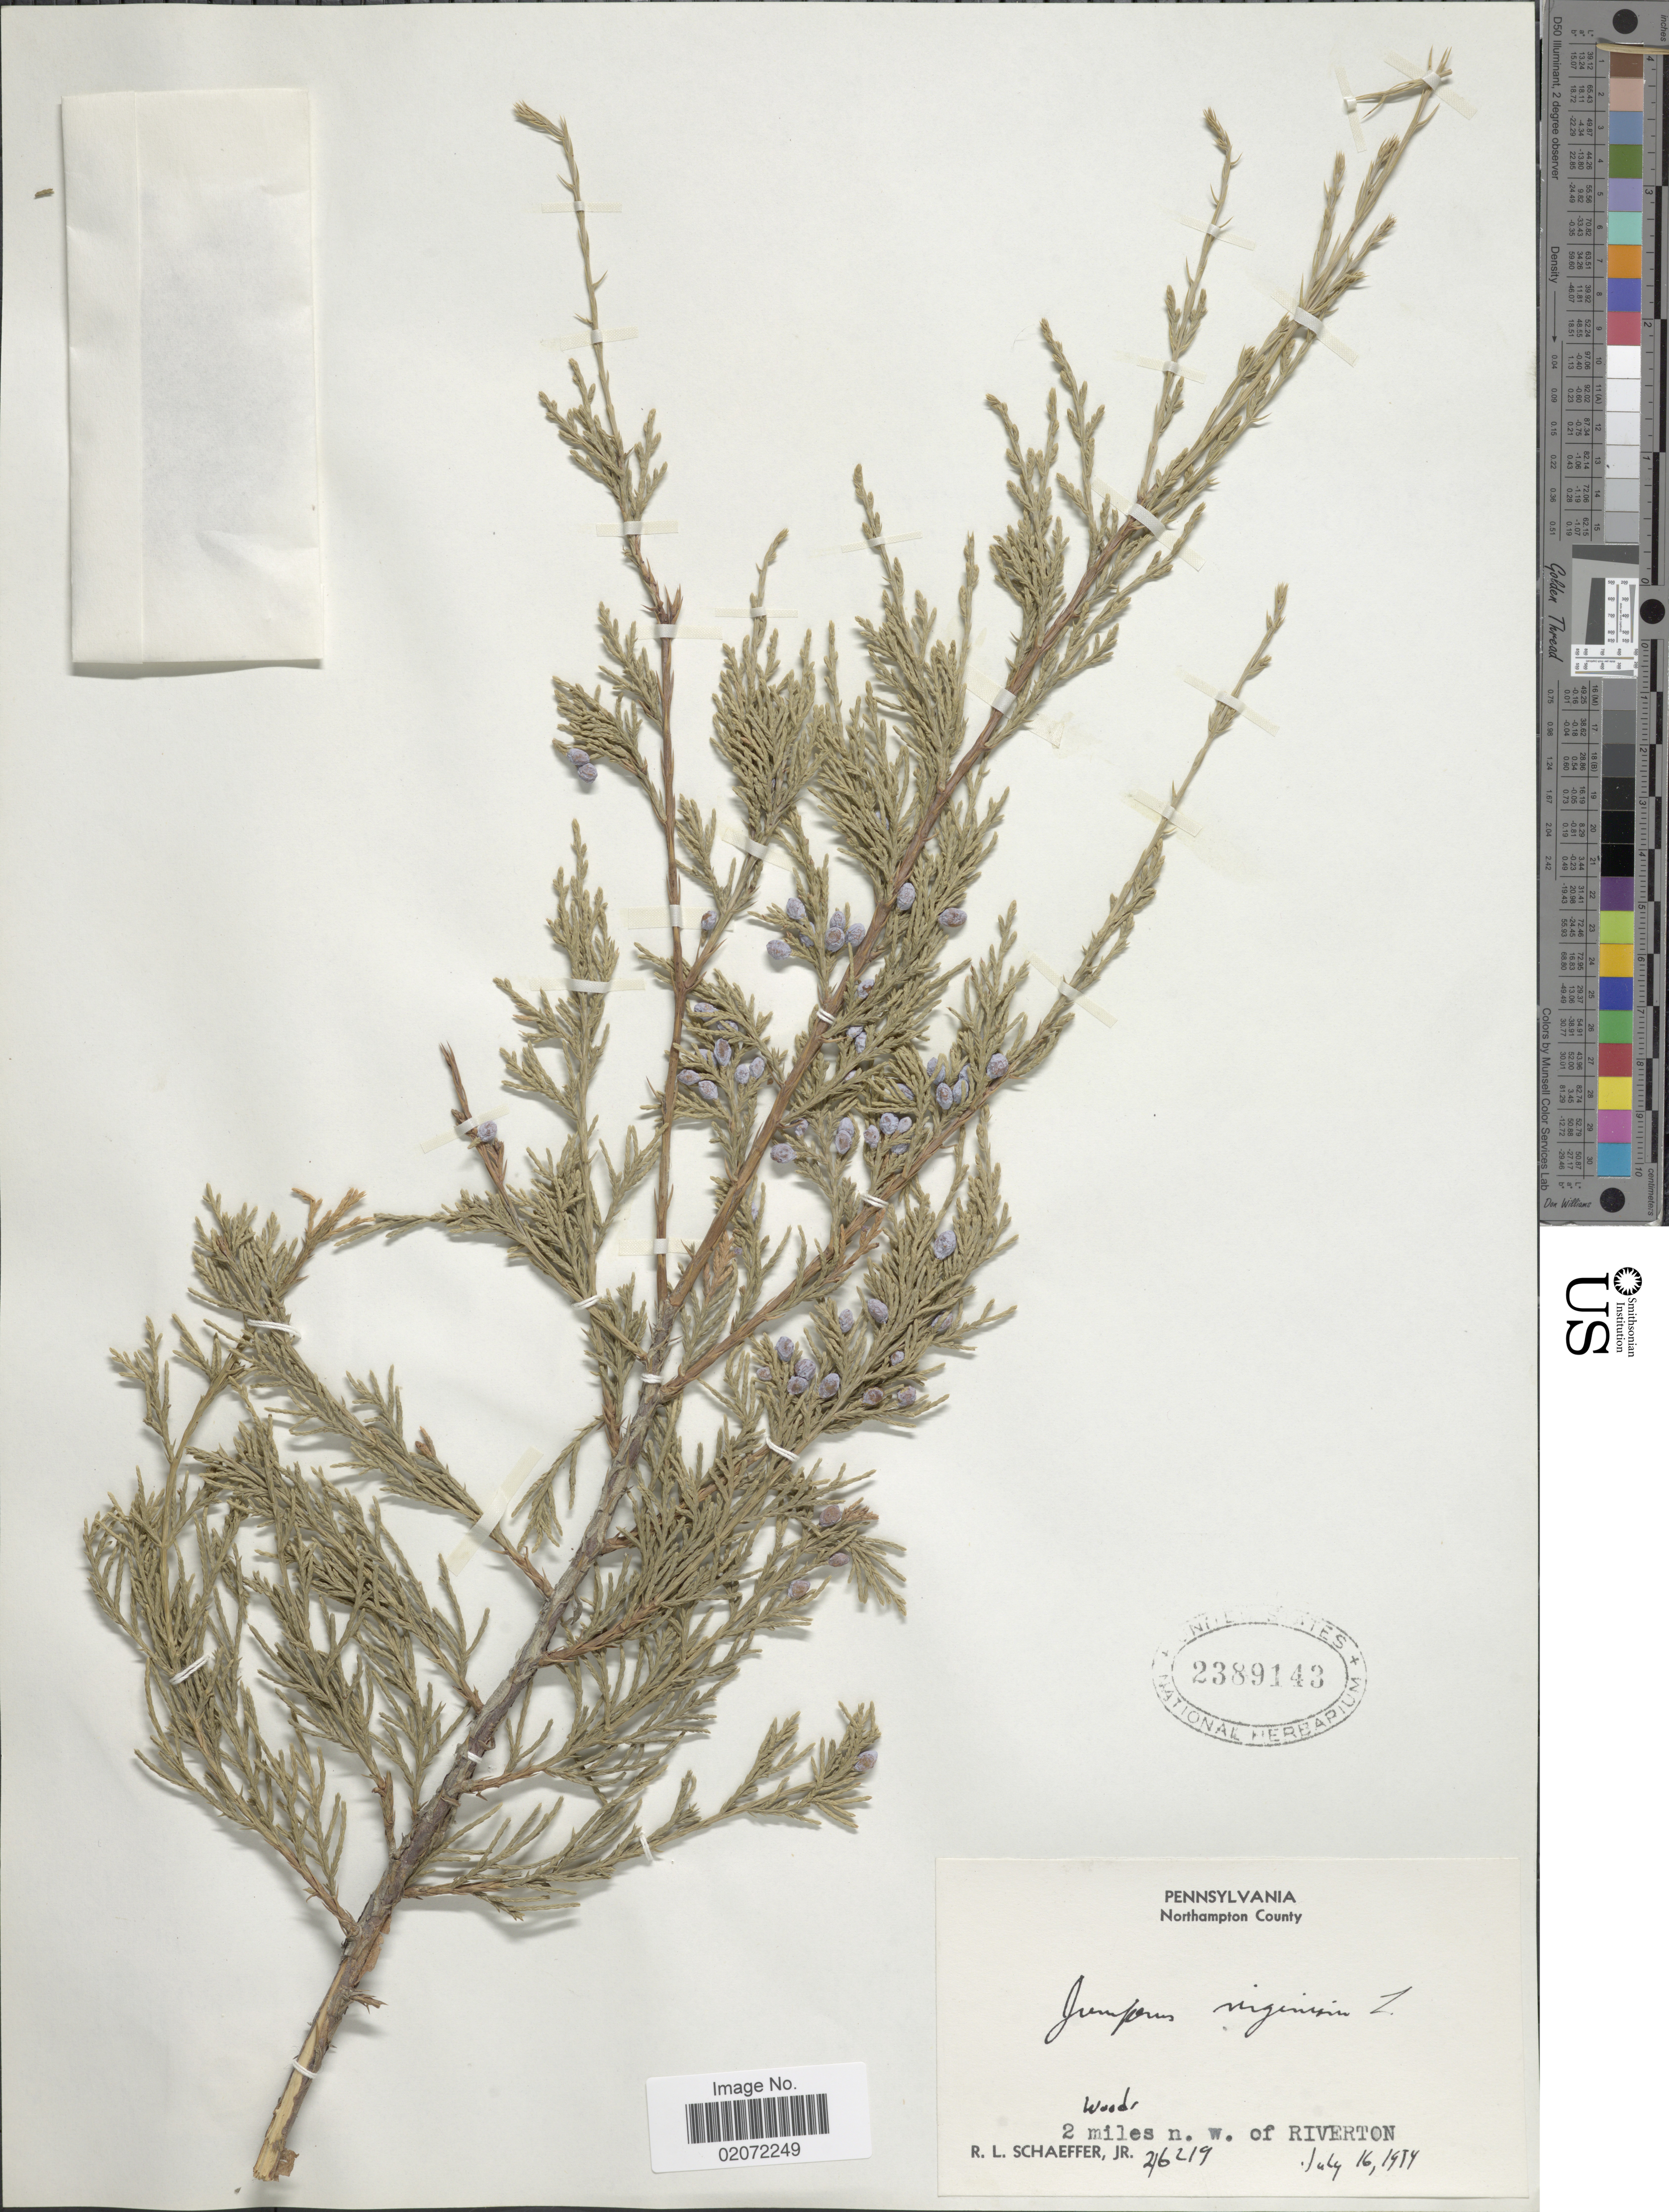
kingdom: Plantae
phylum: Tracheophyta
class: Pinopsida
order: Pinales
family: Cupressaceae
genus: Juniperus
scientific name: Juniperus virginiana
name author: L.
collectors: R. L. Schaeffer Jr.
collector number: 46219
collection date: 1954-07-16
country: United States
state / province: Pennsylvania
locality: Pennsylvania, Northampton county. 2 miles n.w. of Riverton.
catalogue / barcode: US 2389143